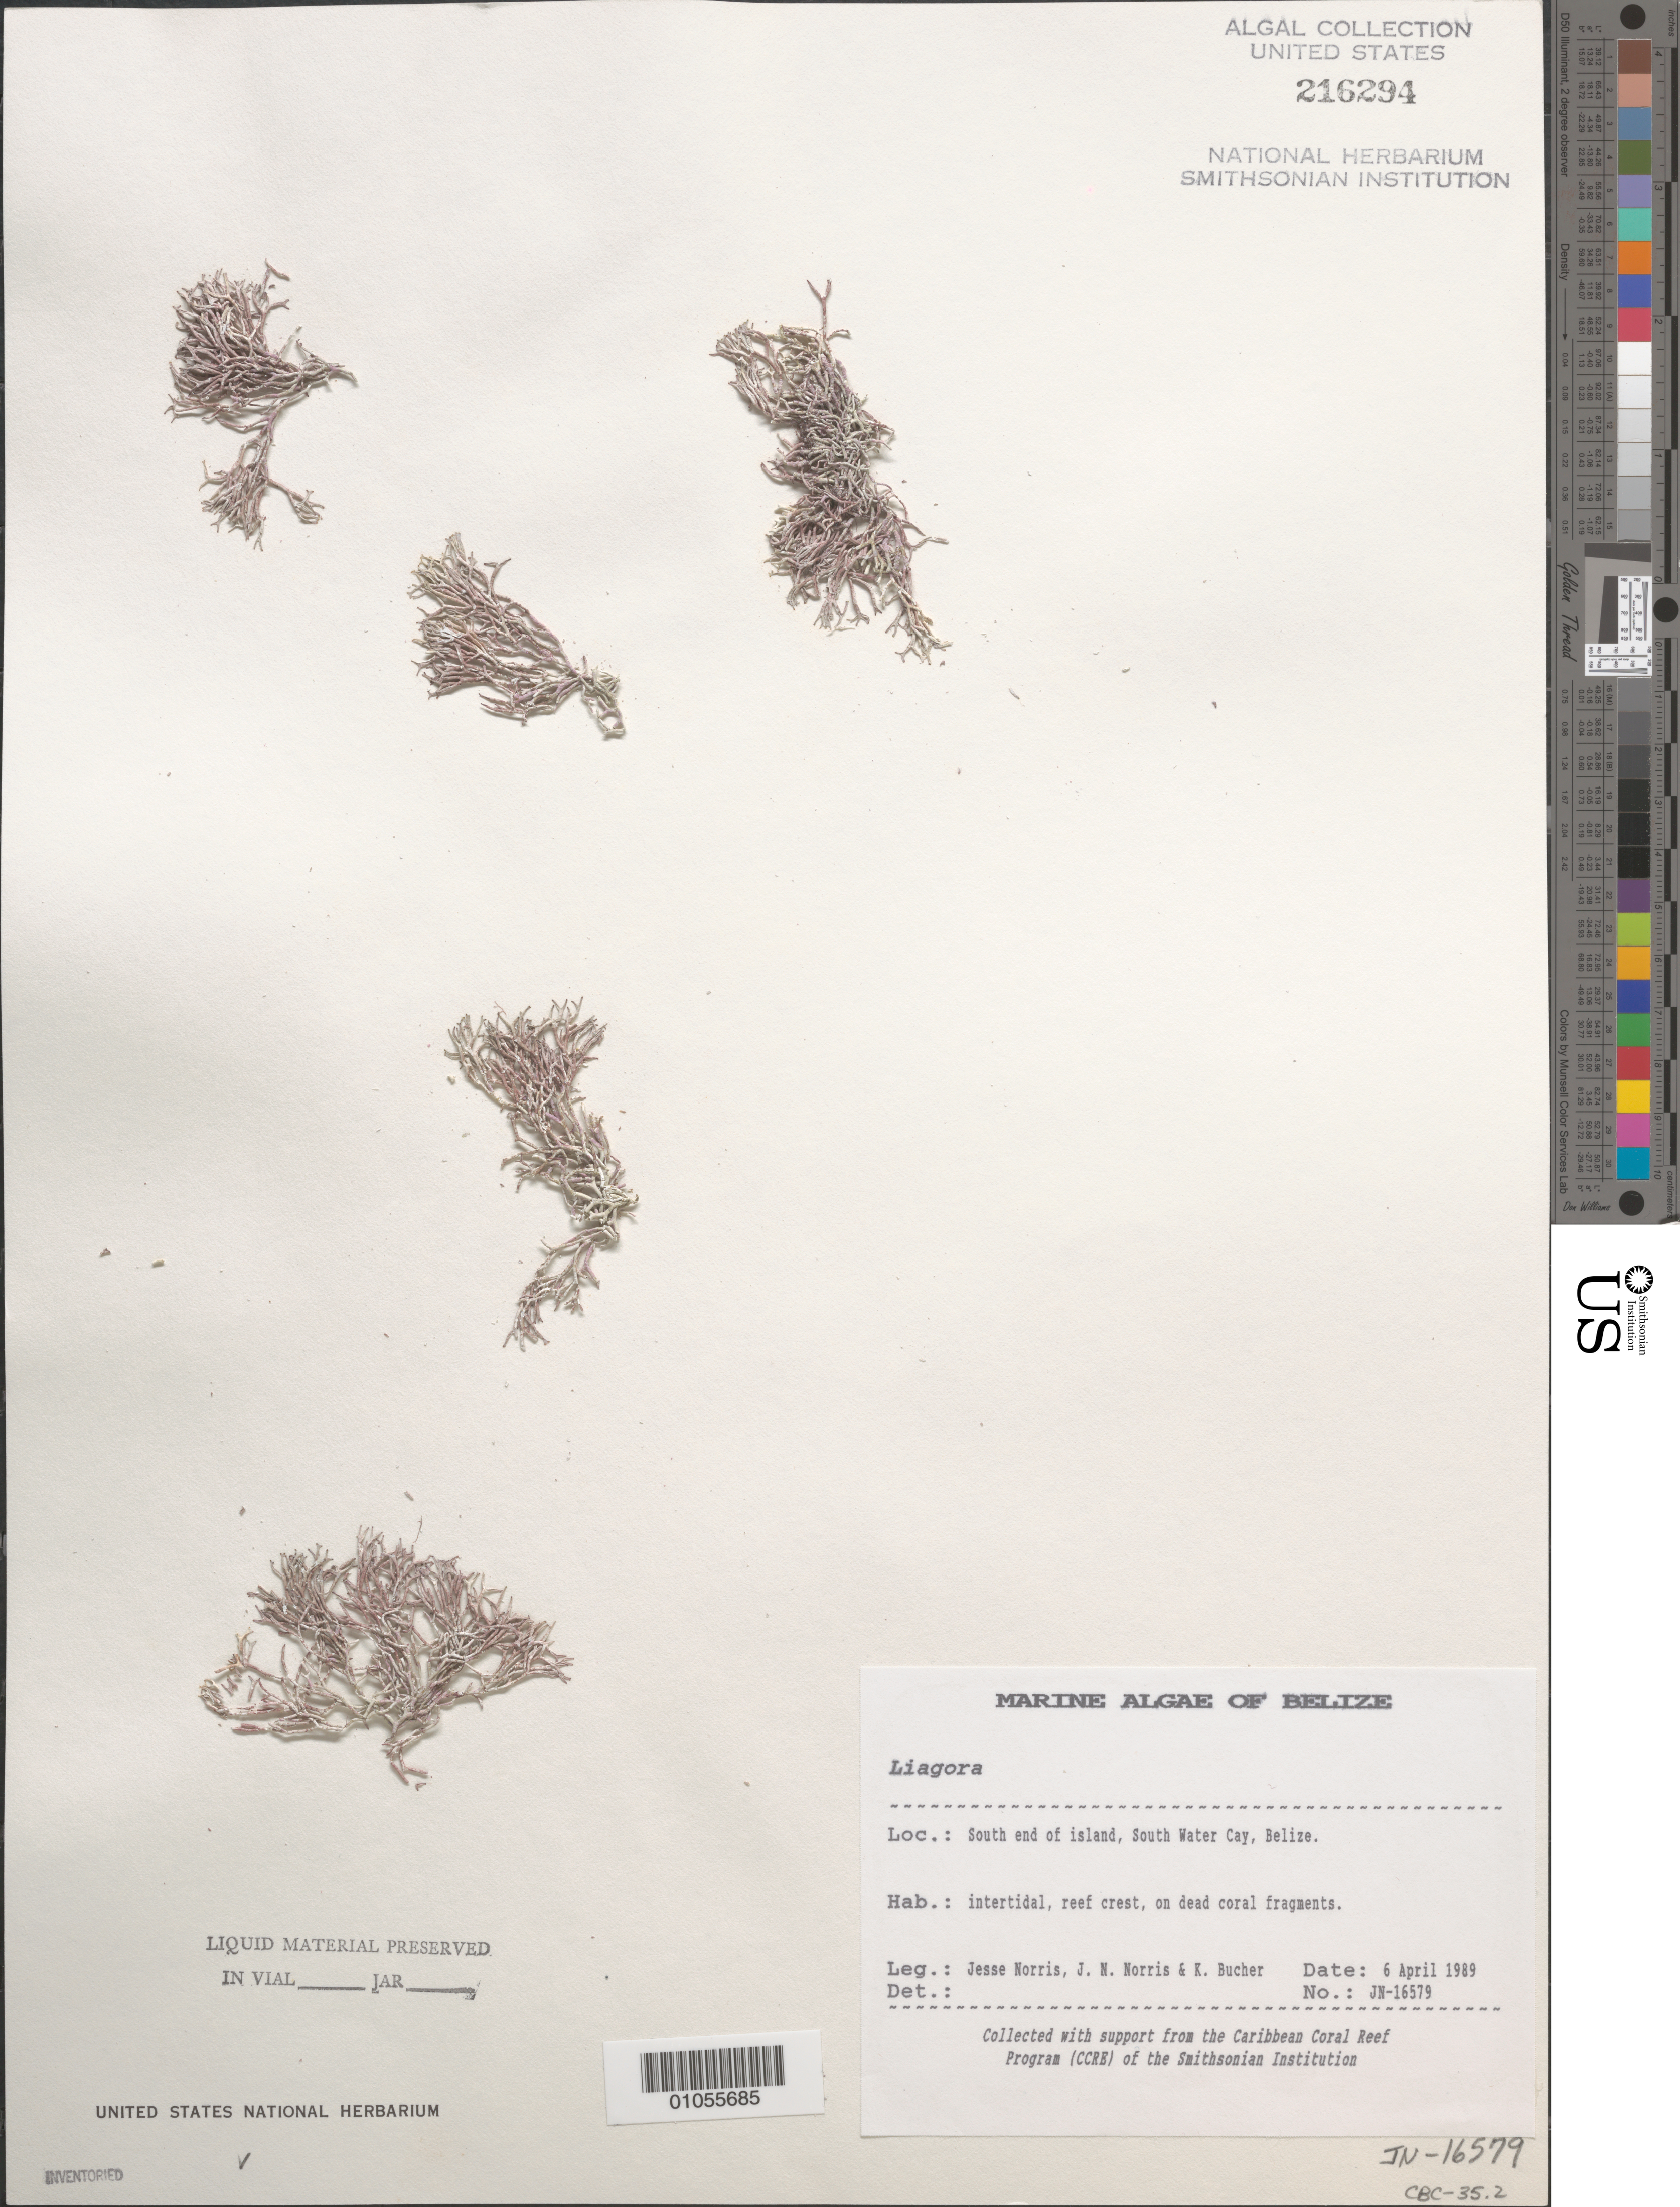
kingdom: Plantae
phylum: Rhodophyta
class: Florideophyceae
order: Nemaliales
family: Liagoraceae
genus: Liagora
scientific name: Liagora sp.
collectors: J. N. Norris, K. E. Bucher & J. A. Norris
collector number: JN-16579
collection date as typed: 06 Apr 1989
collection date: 1989-04-06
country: Belize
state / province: Stann Creek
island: South Water Cay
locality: South end of island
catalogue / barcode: US 216294